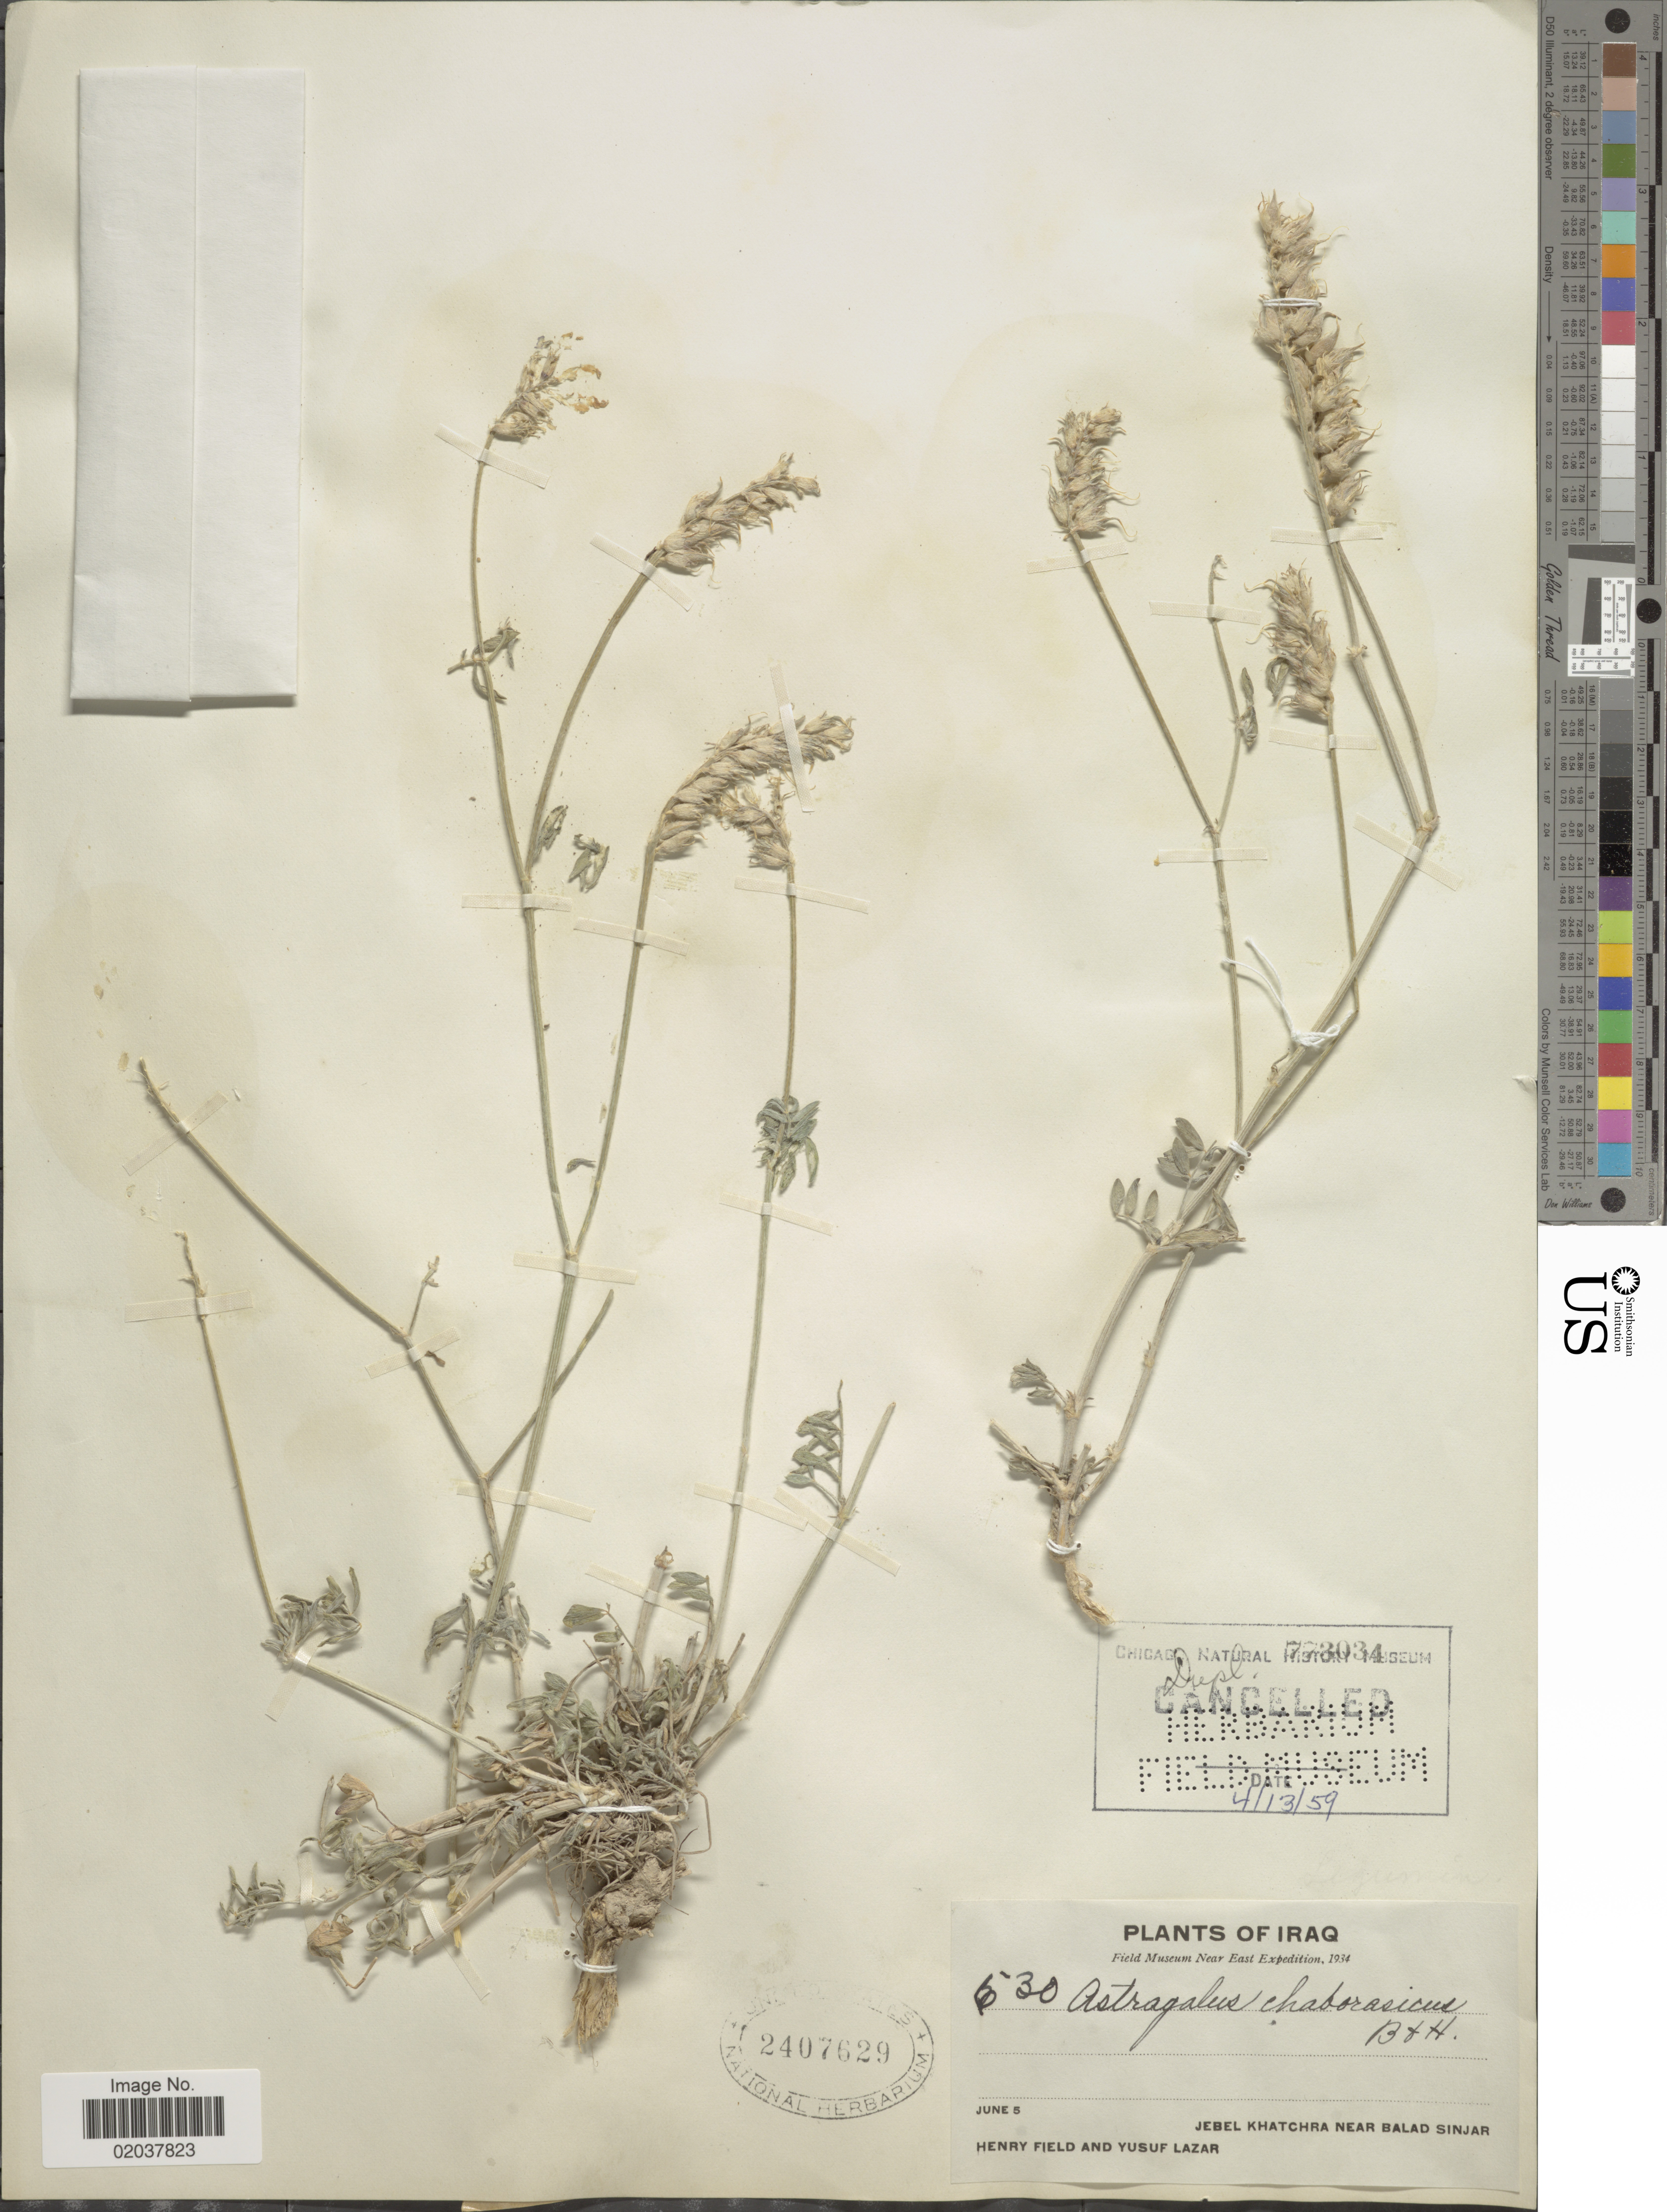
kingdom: Plantae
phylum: Tracheophyta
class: Magnoliopsida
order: Fabales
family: Fabaceae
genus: Astragalus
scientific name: Astragalus chaborasicus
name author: Boiss. & Hausskn.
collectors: H. Field & Y. Lazar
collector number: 530*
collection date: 1934-06-05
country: Iraq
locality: Jebel Khatchra near Balad Sinjar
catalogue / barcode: US 2407629